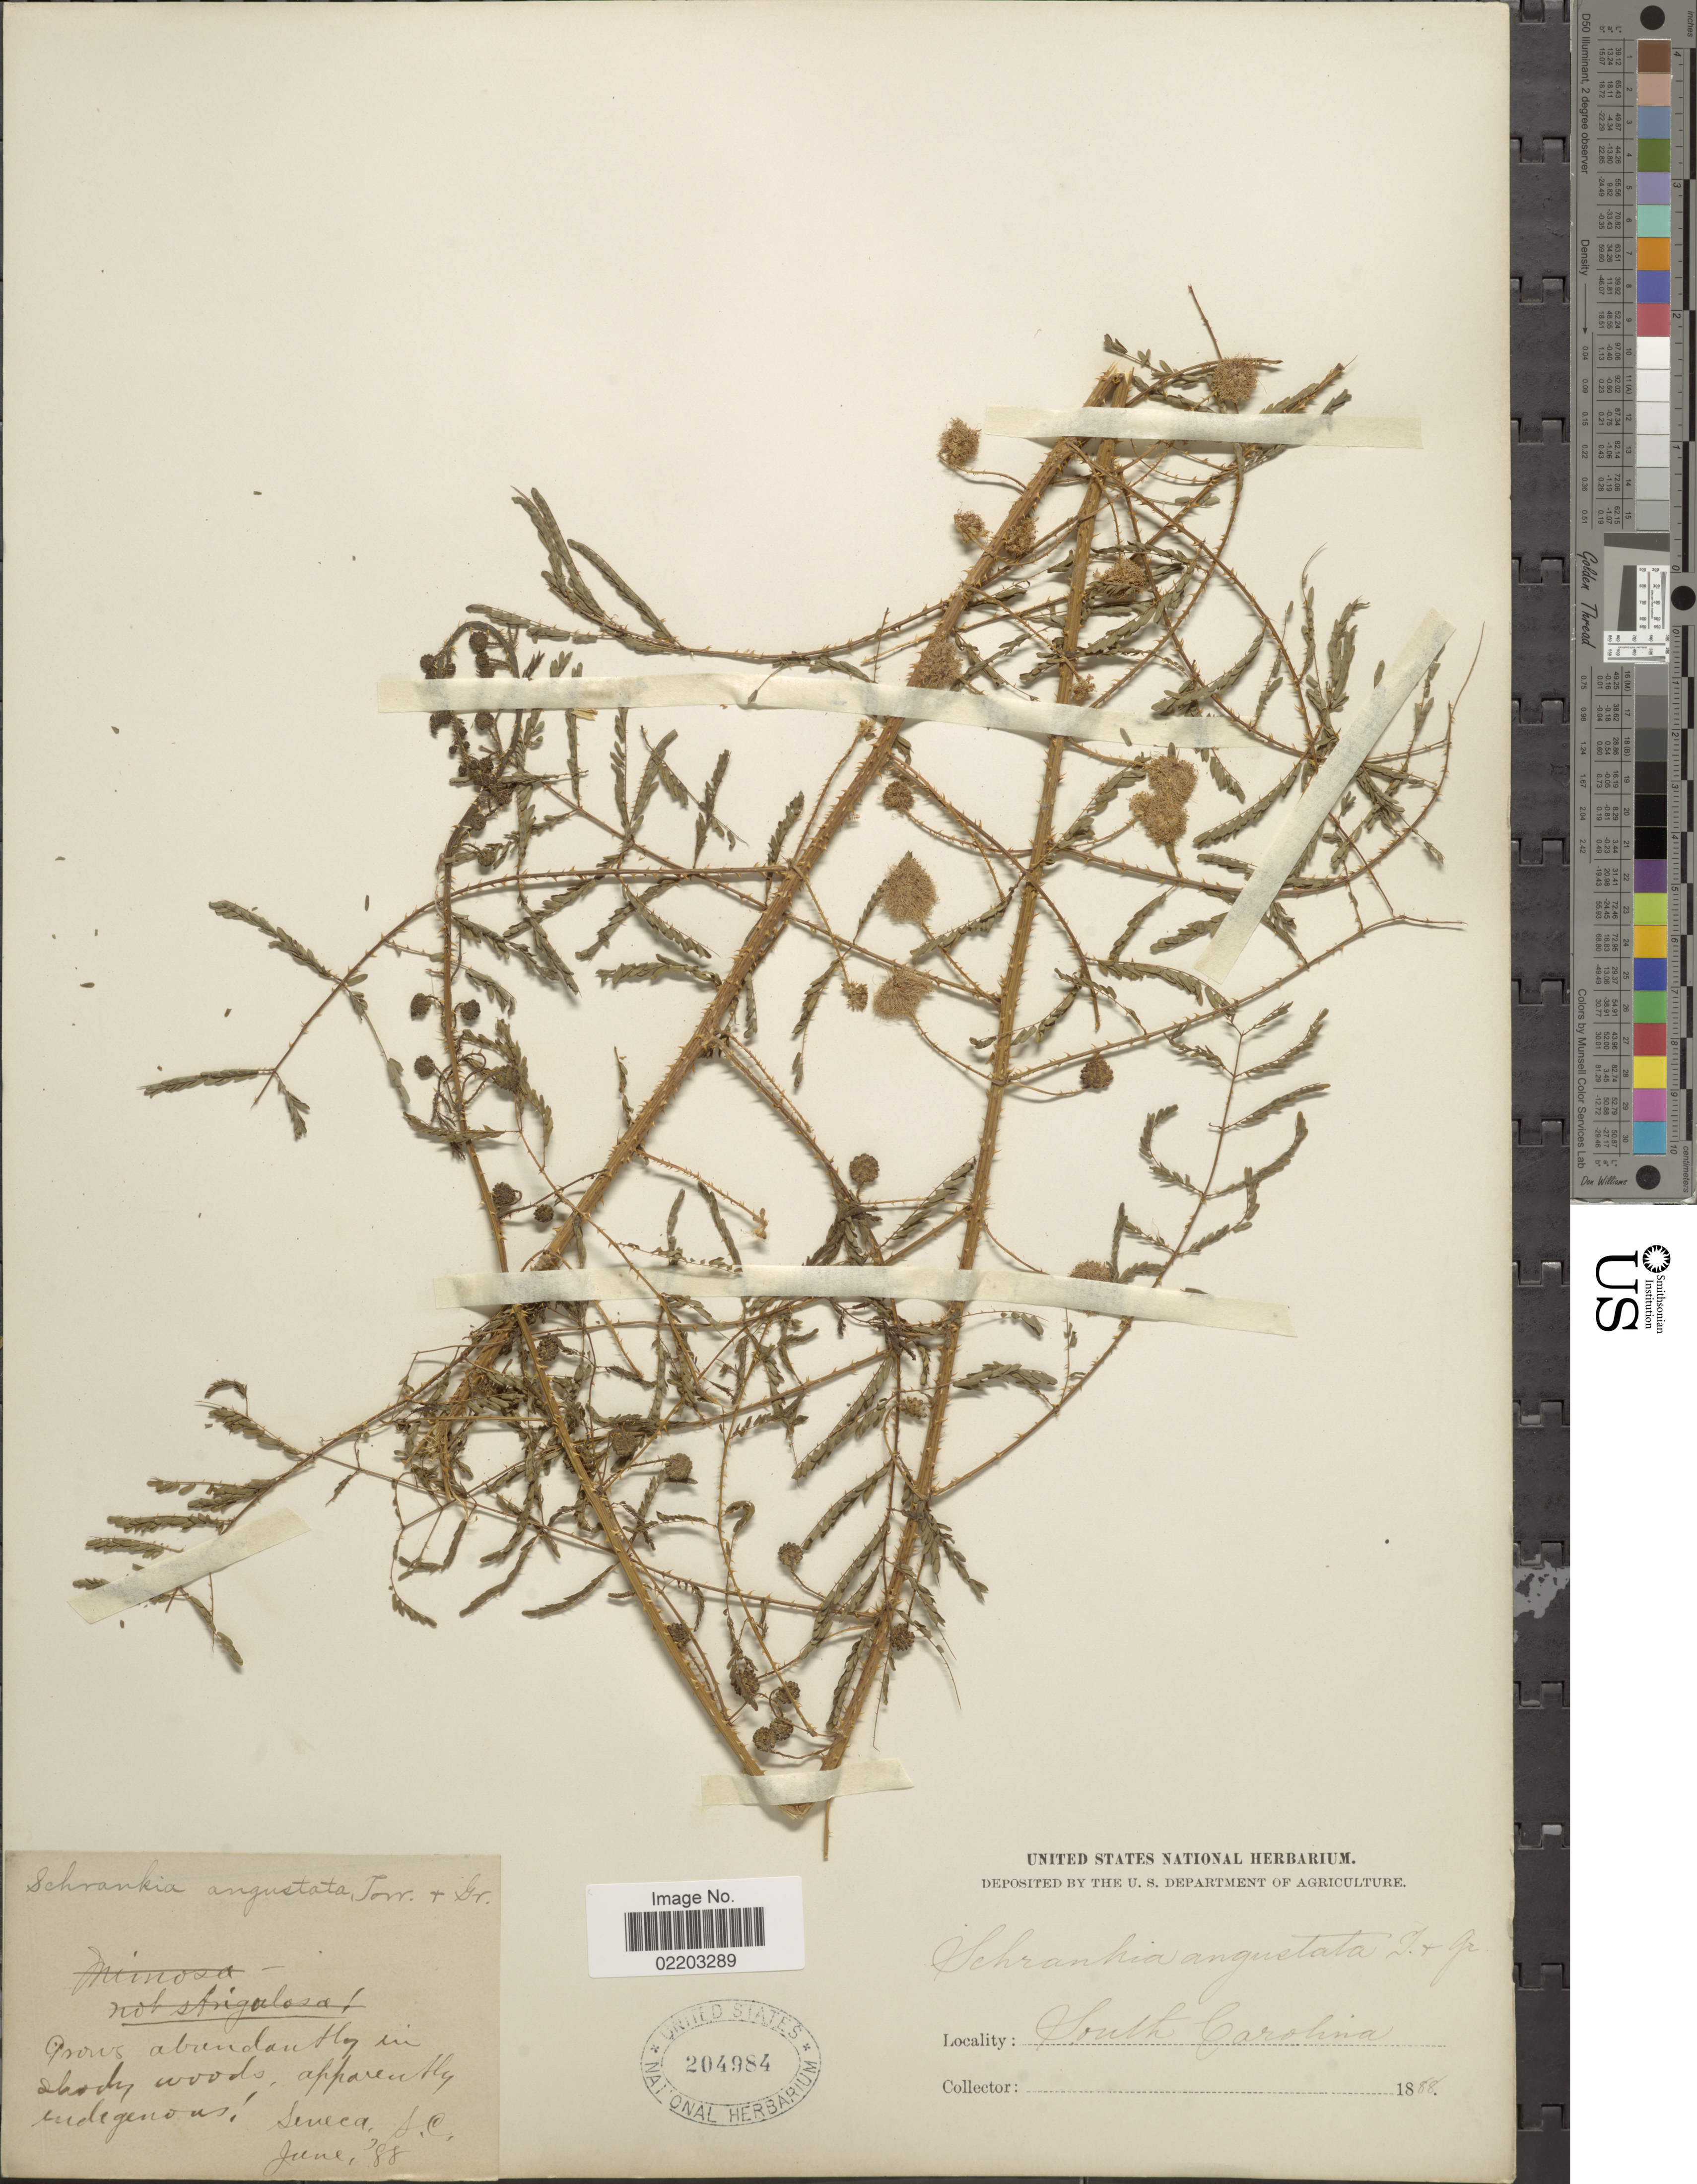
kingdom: Plantae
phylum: Tracheophyta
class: Magnoliopsida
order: Fabales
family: Fabaceae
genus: Mimosa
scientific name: Mimosa microphylla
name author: Dryand.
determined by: Strong, M. T., (US), Smithsonian Institution - National Museum of Natural History (UNITED STATES)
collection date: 1888-06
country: United States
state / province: South Carolina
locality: Seneca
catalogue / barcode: US 204984